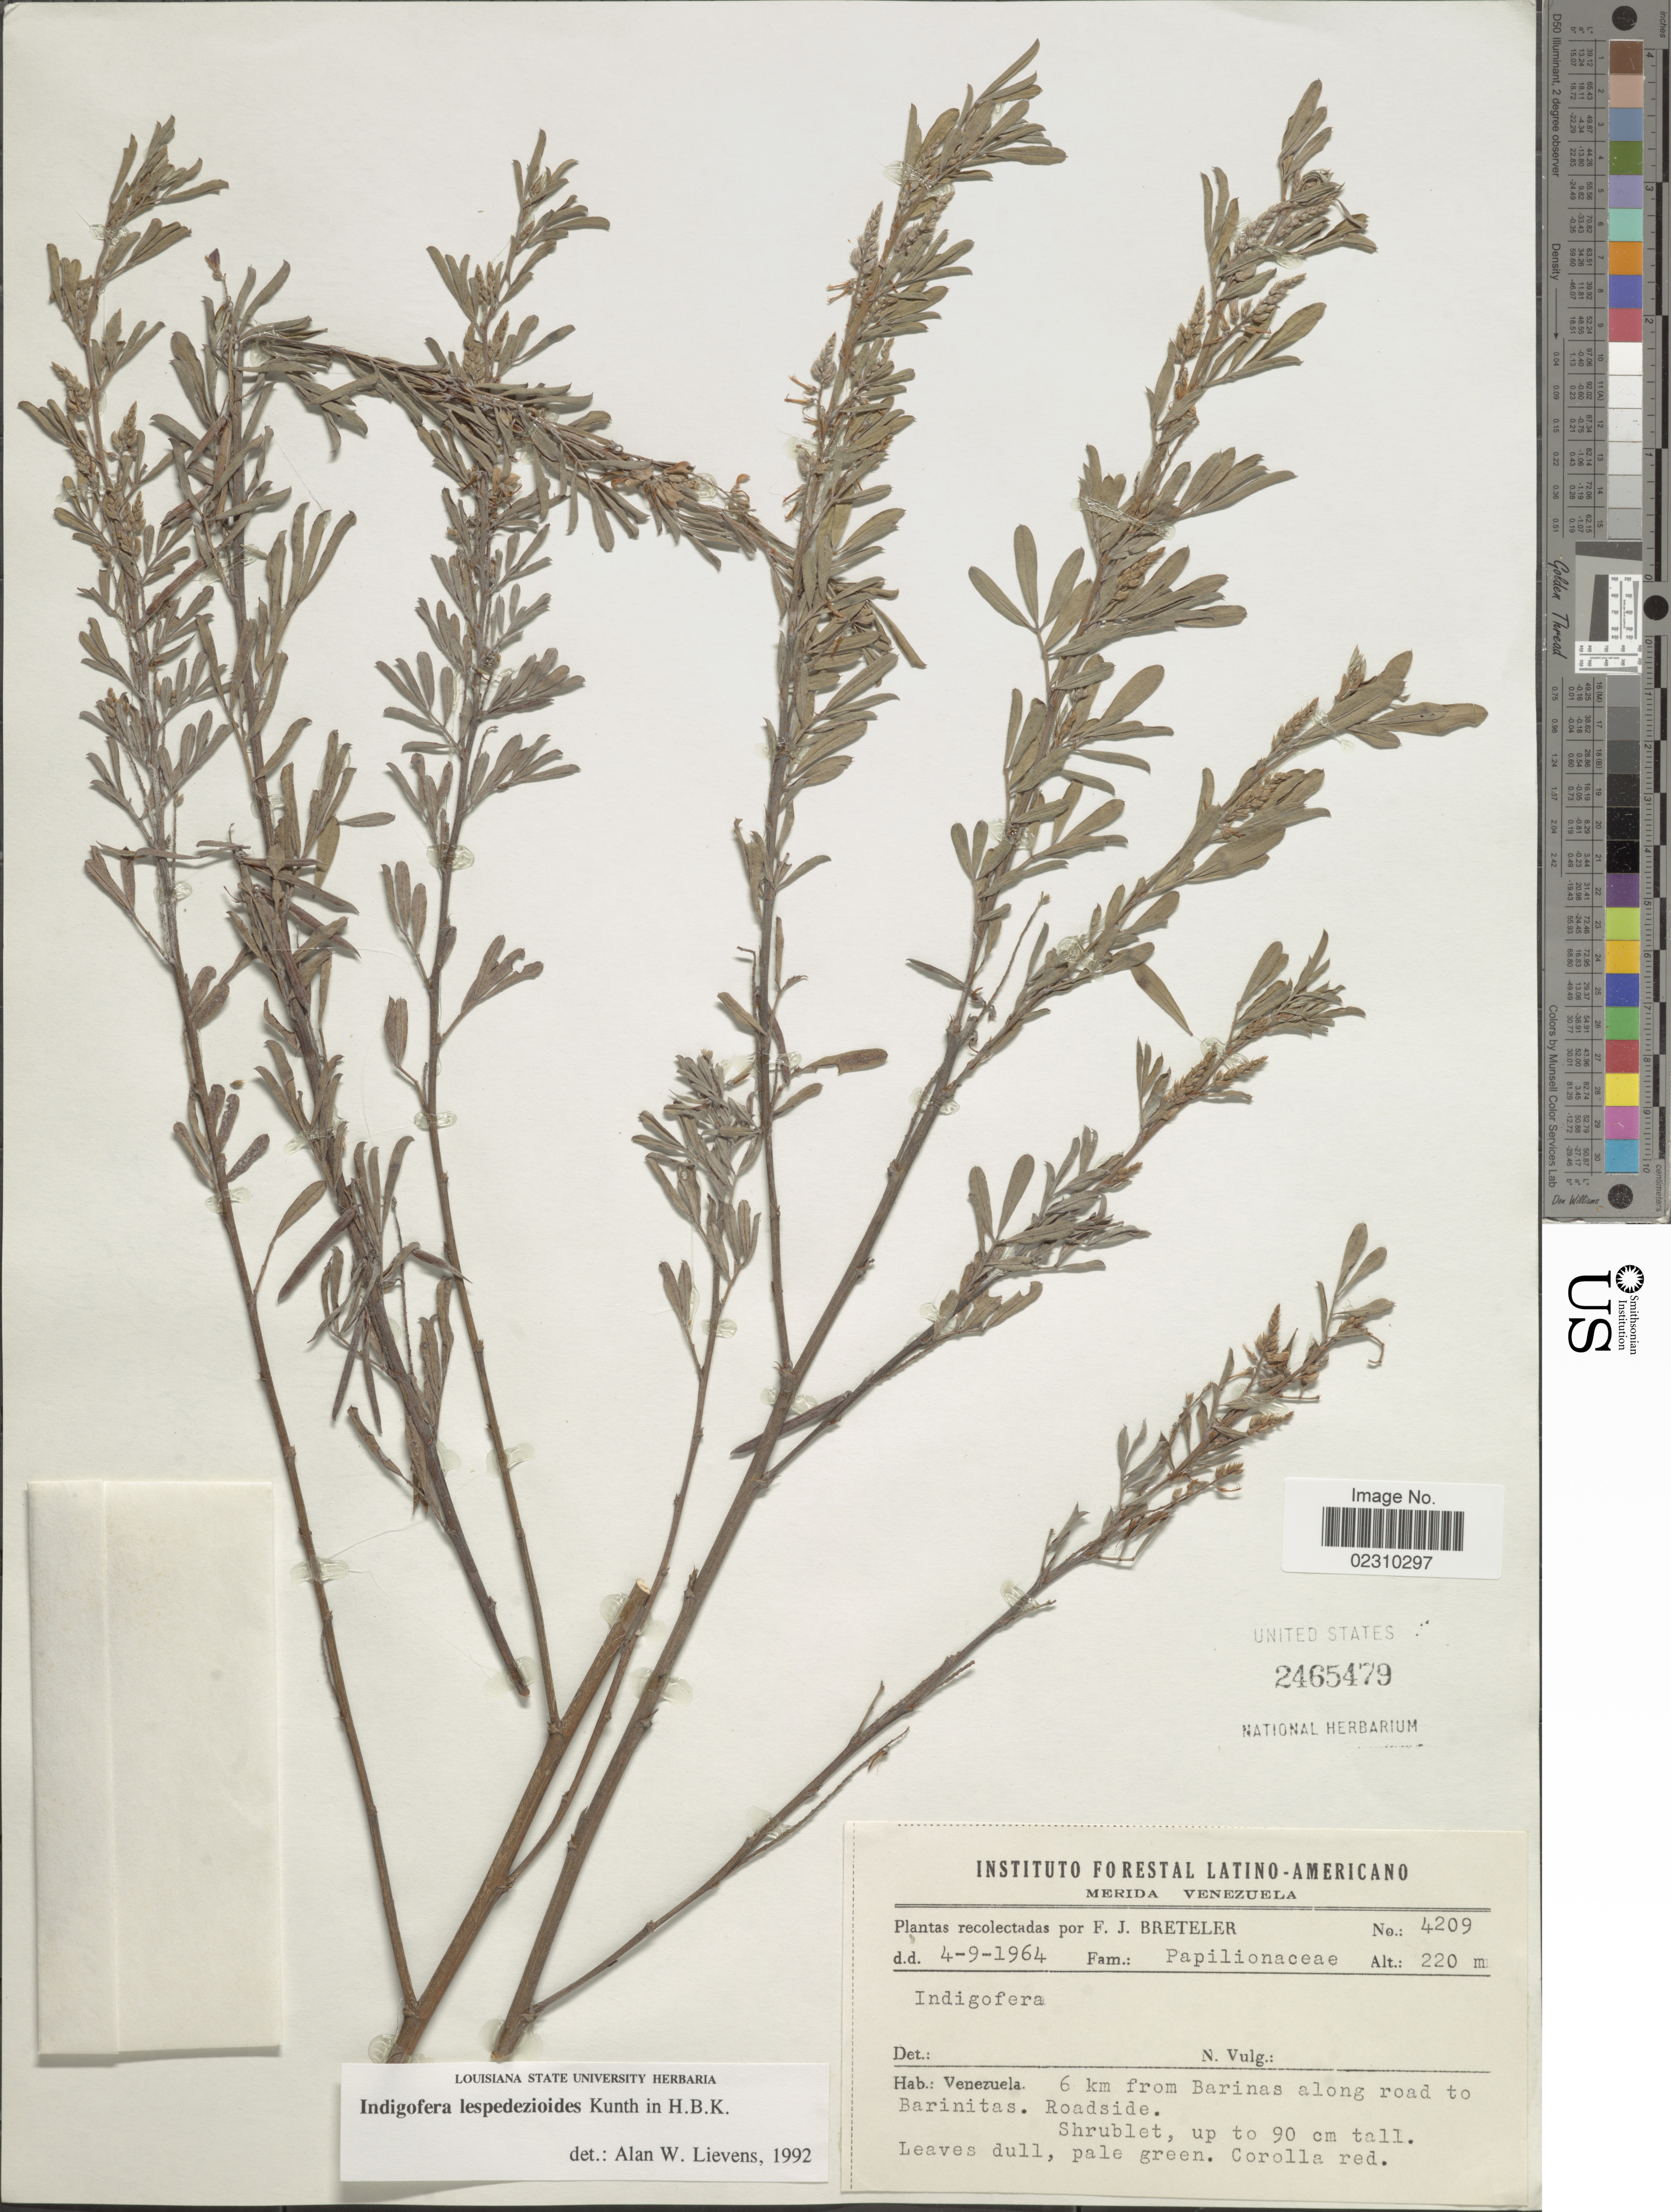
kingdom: Plantae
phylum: Tracheophyta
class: Magnoliopsida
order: Fabales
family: Fabaceae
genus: Indigofera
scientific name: Indigofera lespedezioides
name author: Kunth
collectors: F. J. Breteler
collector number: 4209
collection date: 1964-09-04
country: Venezuela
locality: Venezuela: 6 km from Barinas along road to Barintas Roadside.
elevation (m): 220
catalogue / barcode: US 2464579